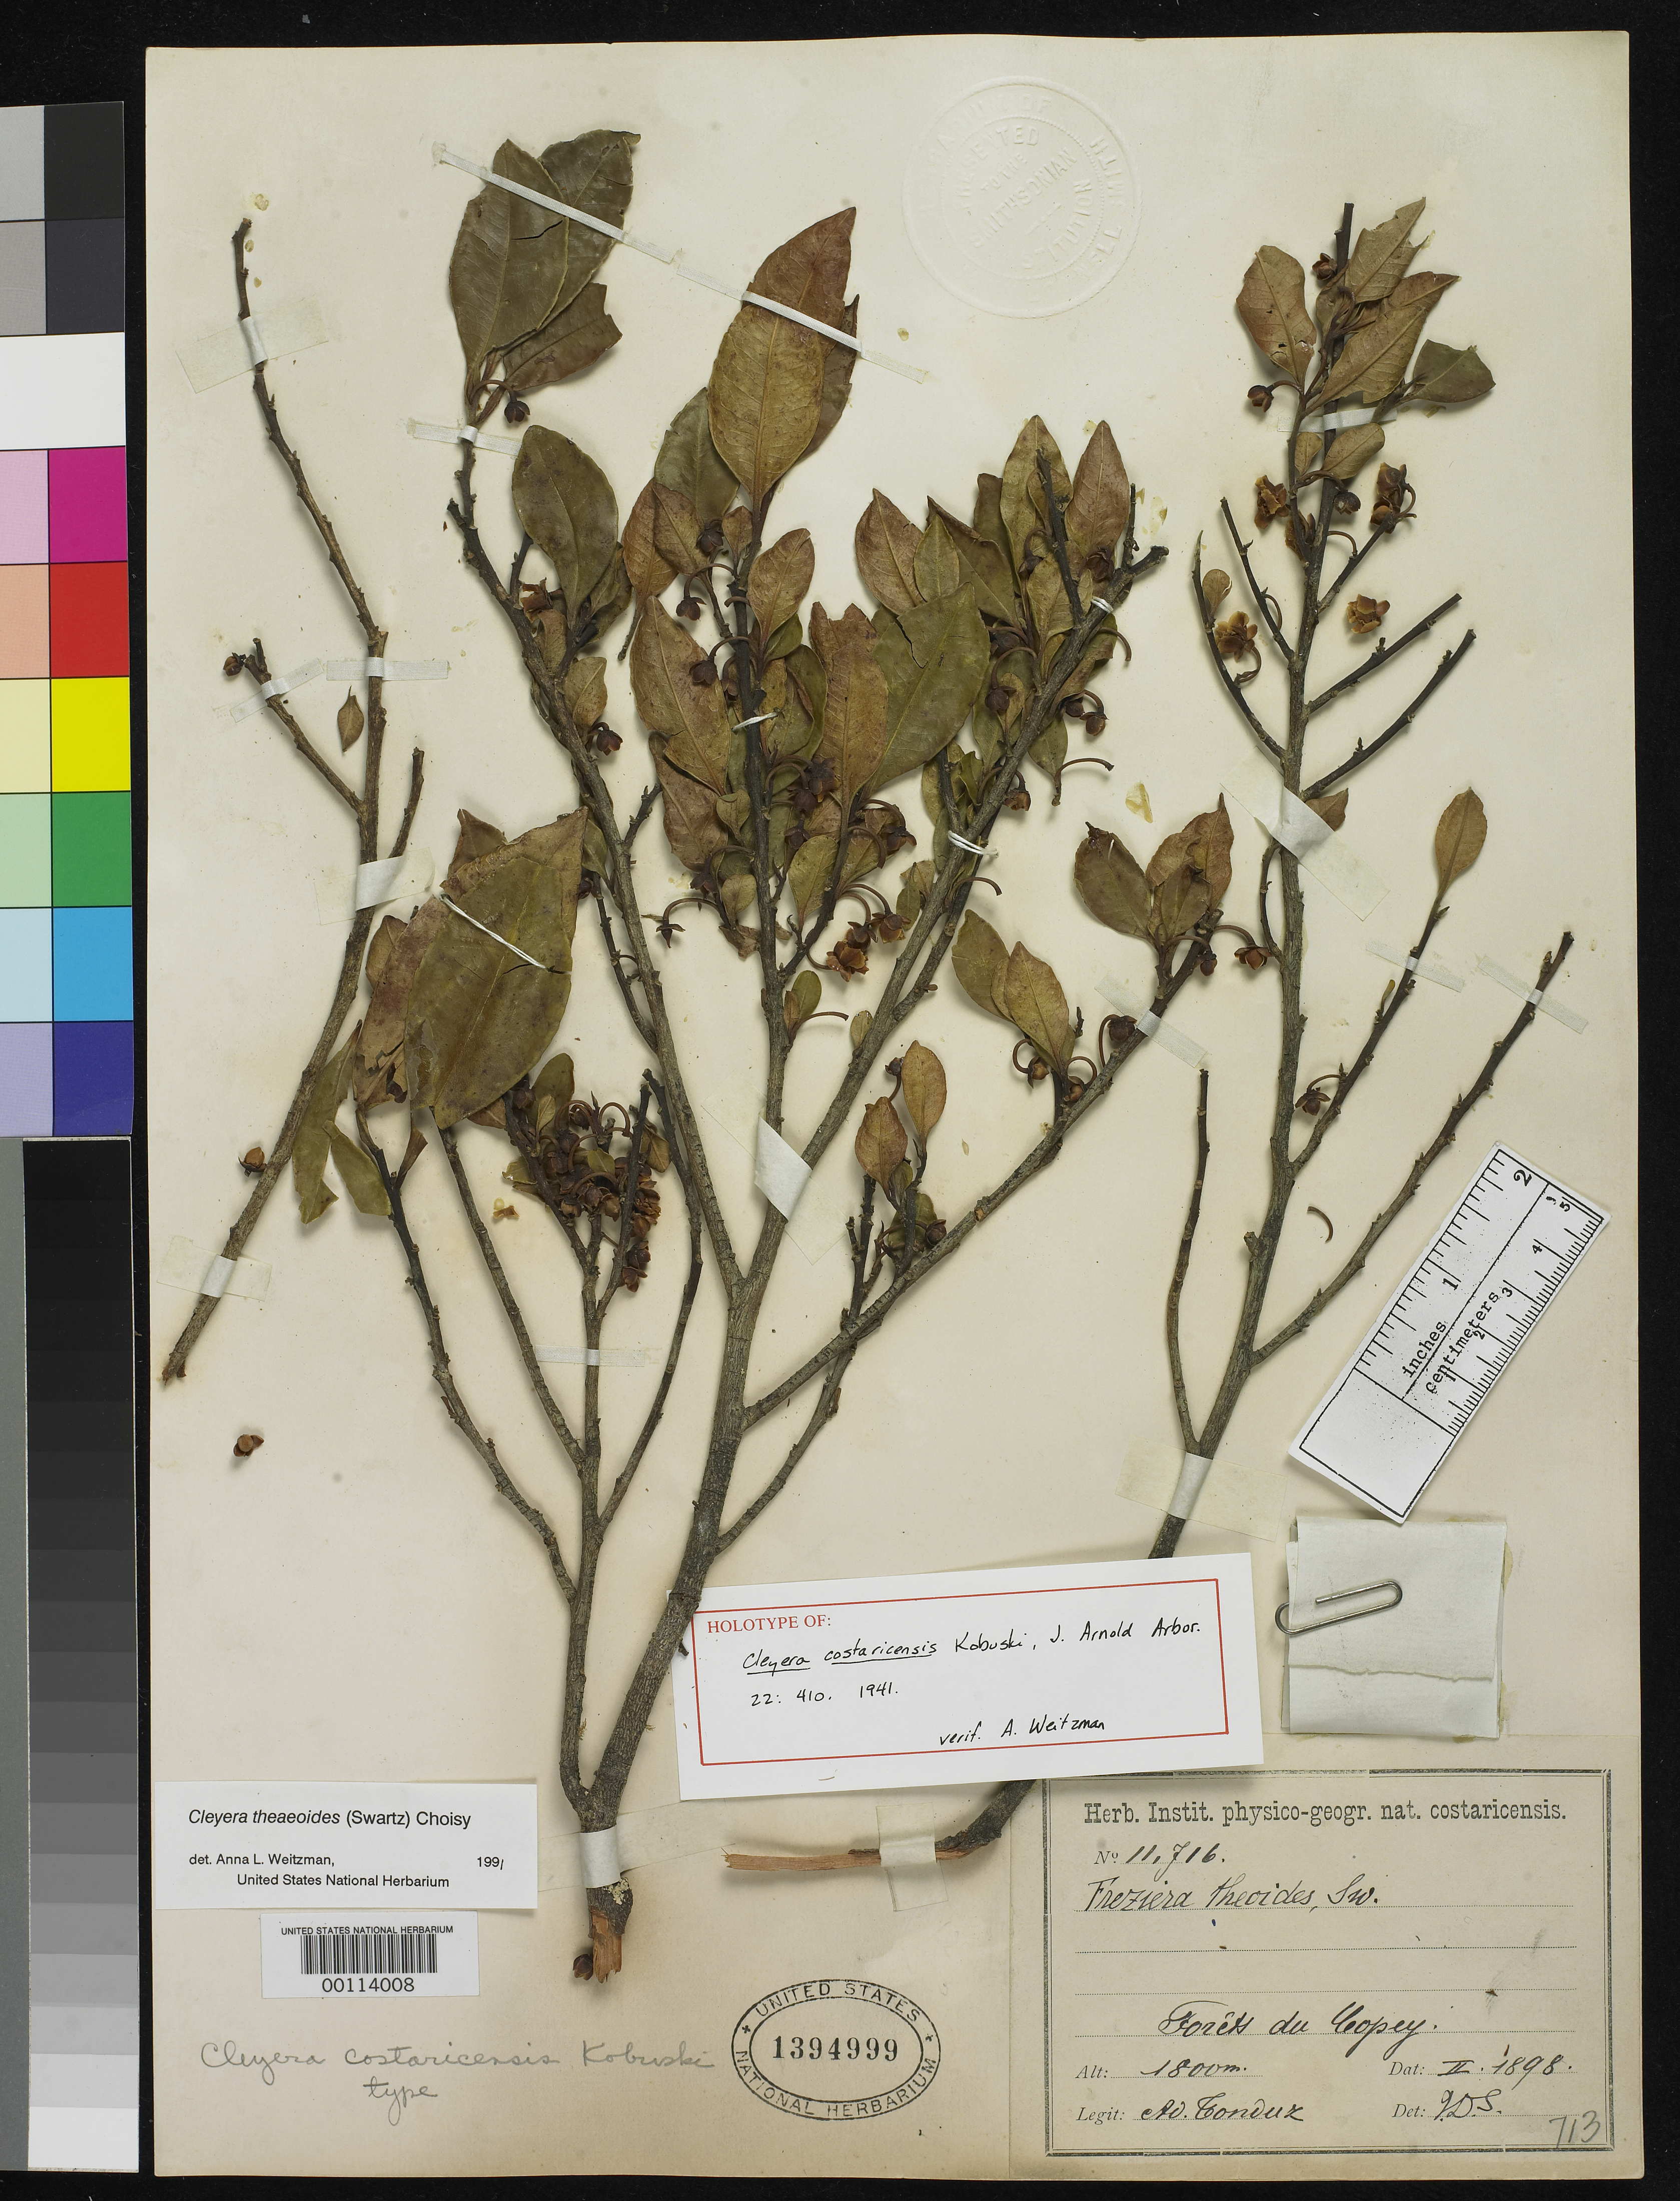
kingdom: Plantae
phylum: Tracheophyta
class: Magnoliopsida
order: Ericales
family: Pentaphylacaceae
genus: Cleyera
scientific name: Cleyera costaricensis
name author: Kobuski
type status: Type Collection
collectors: A. Tonduz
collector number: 11716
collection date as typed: Feb 1898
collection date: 1898-02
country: Costa Rica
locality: Forets du Copey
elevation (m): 1800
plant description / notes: Protologue cites "TYPE" at US but we have 2 sheets, both annotated "type" (by Kobuski?). USNH 1394999 annotated as "holotype" and USNH 472127 as "isotype" by A.L. Weitzman (1991). [But note that only USNH 472127 bears the annotation "Fl. blanc-verdatre", cited in protologue as "flowers green-white".]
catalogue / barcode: US 1394999